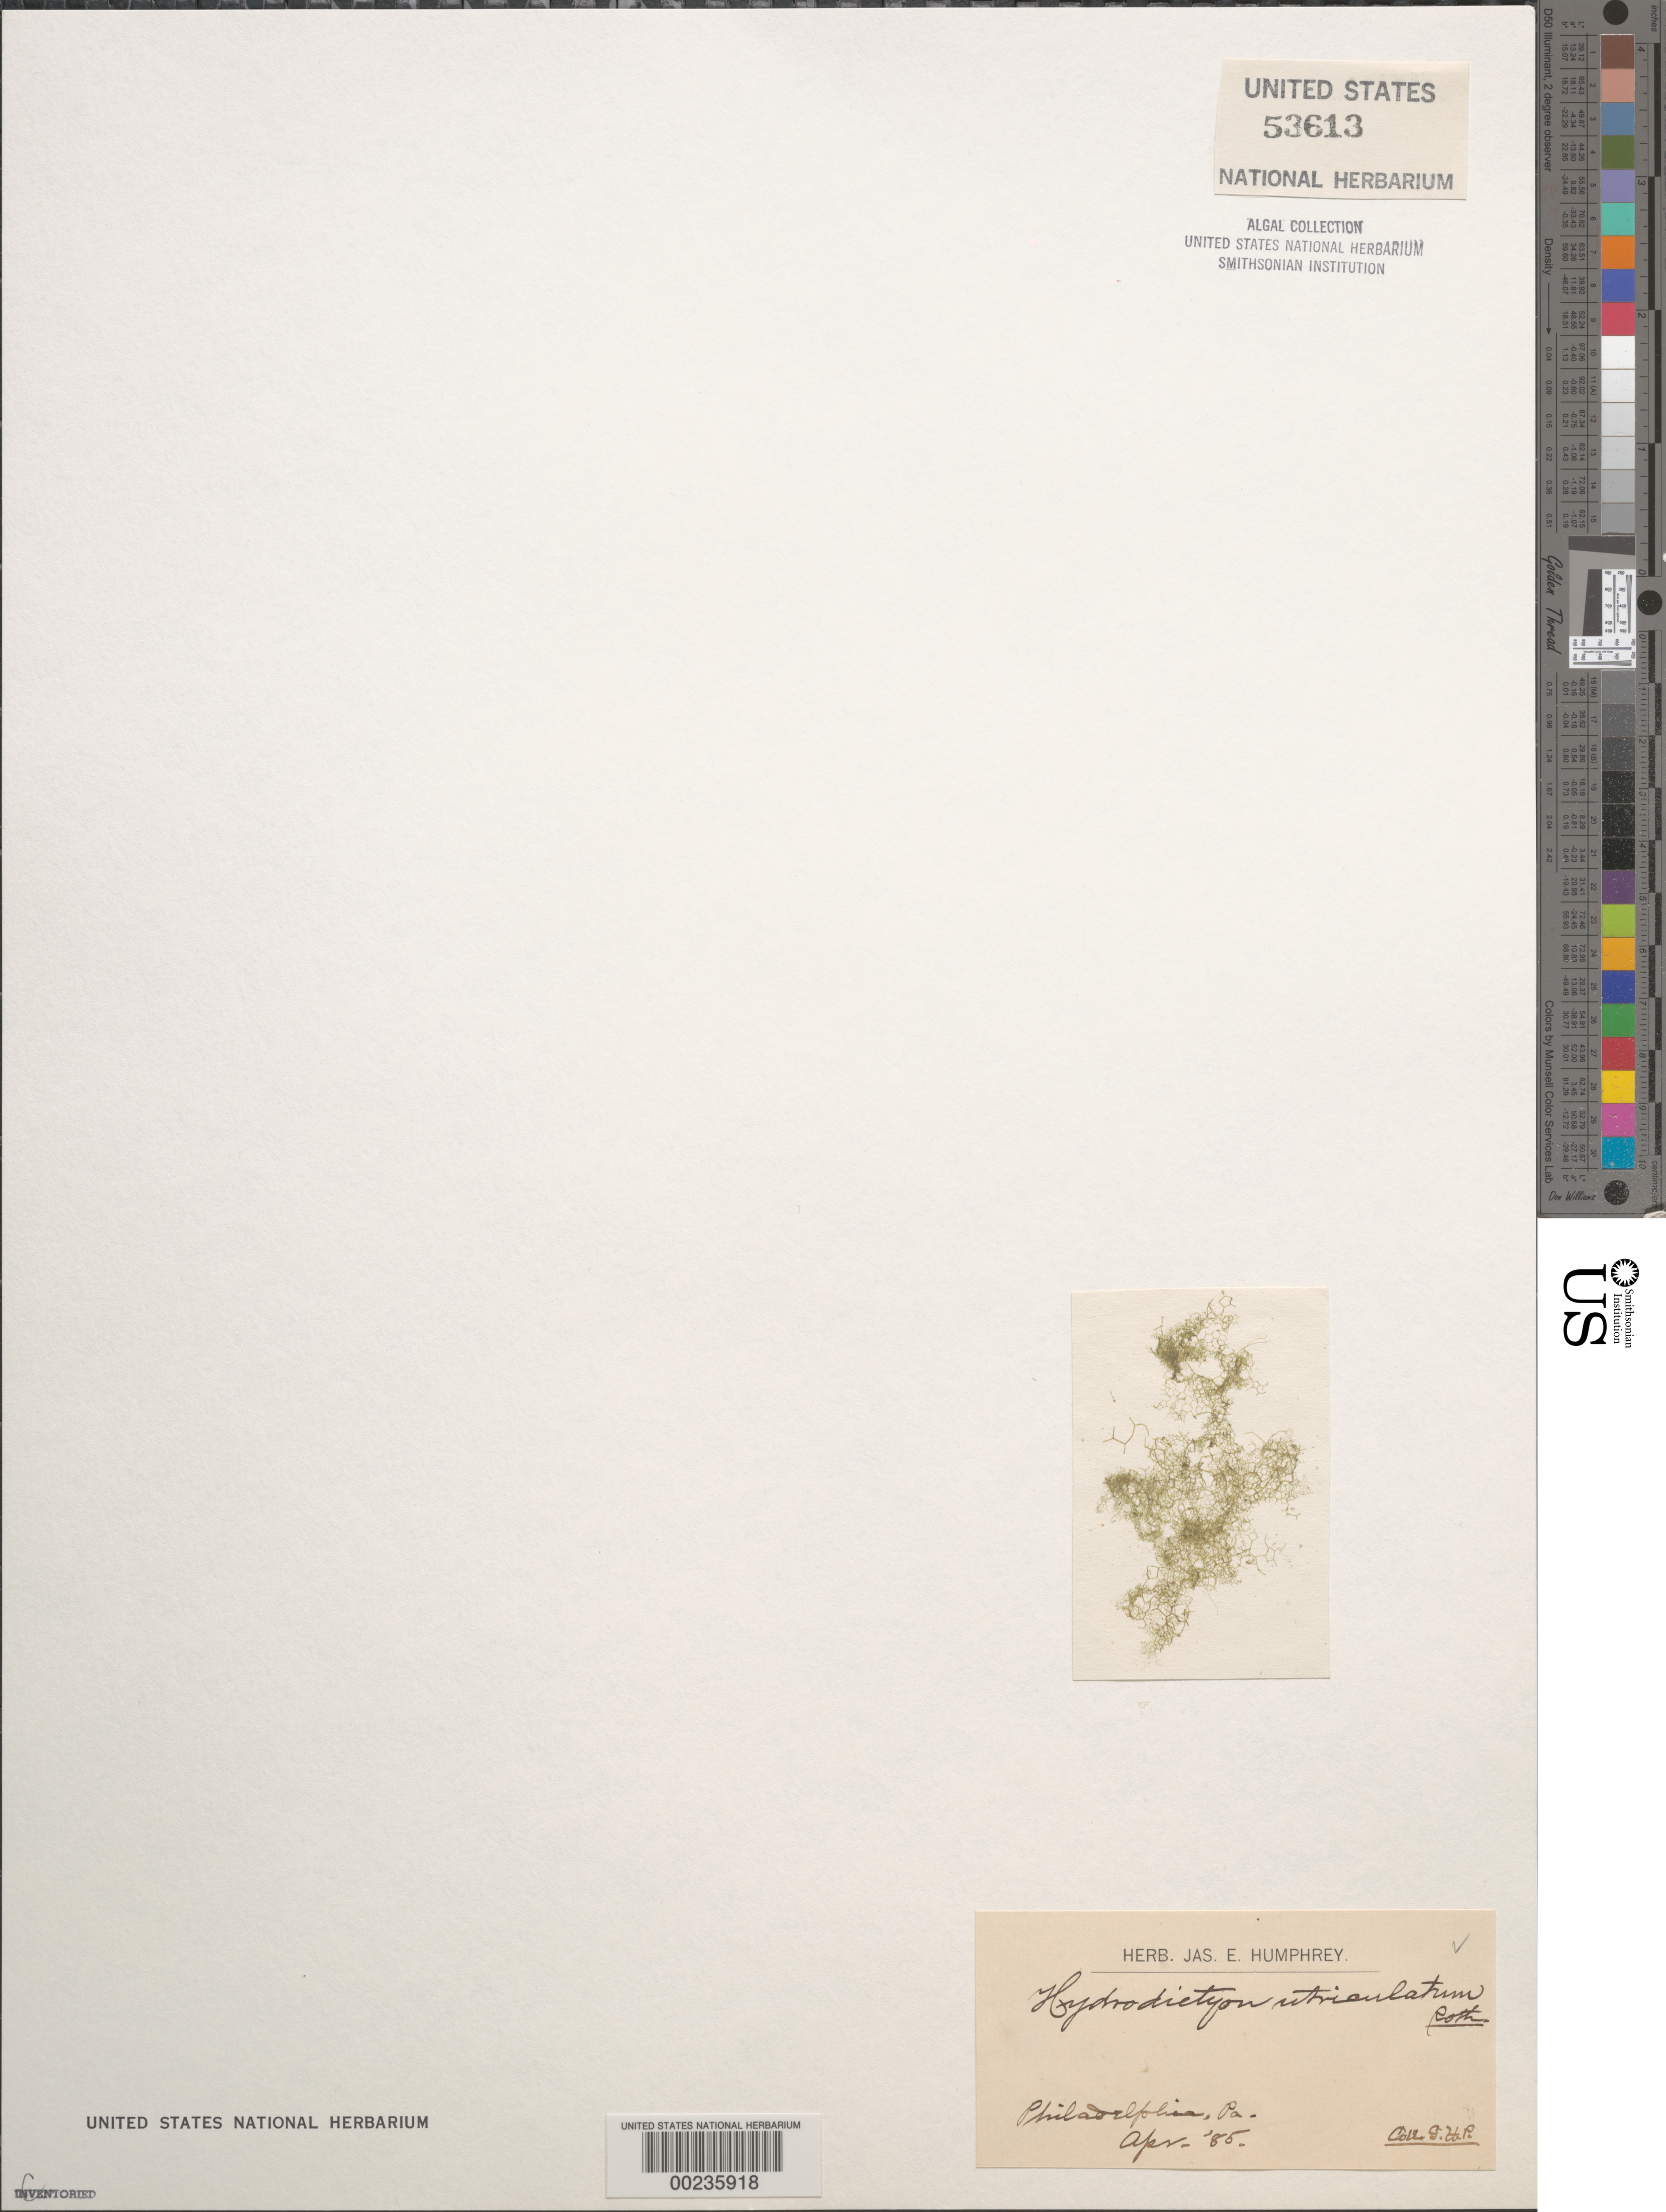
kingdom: Plantae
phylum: Chlorophyta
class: Chlorophyceae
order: Sphaeropleales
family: Hydrodictyaceae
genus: Hydrodictyon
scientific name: Hydrodictyon reticulatum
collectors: G. P.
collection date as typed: Apr 1885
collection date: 1885-04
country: United States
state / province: Pennsylvania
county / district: Philadelphia County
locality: Philadelphia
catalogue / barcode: US 53613